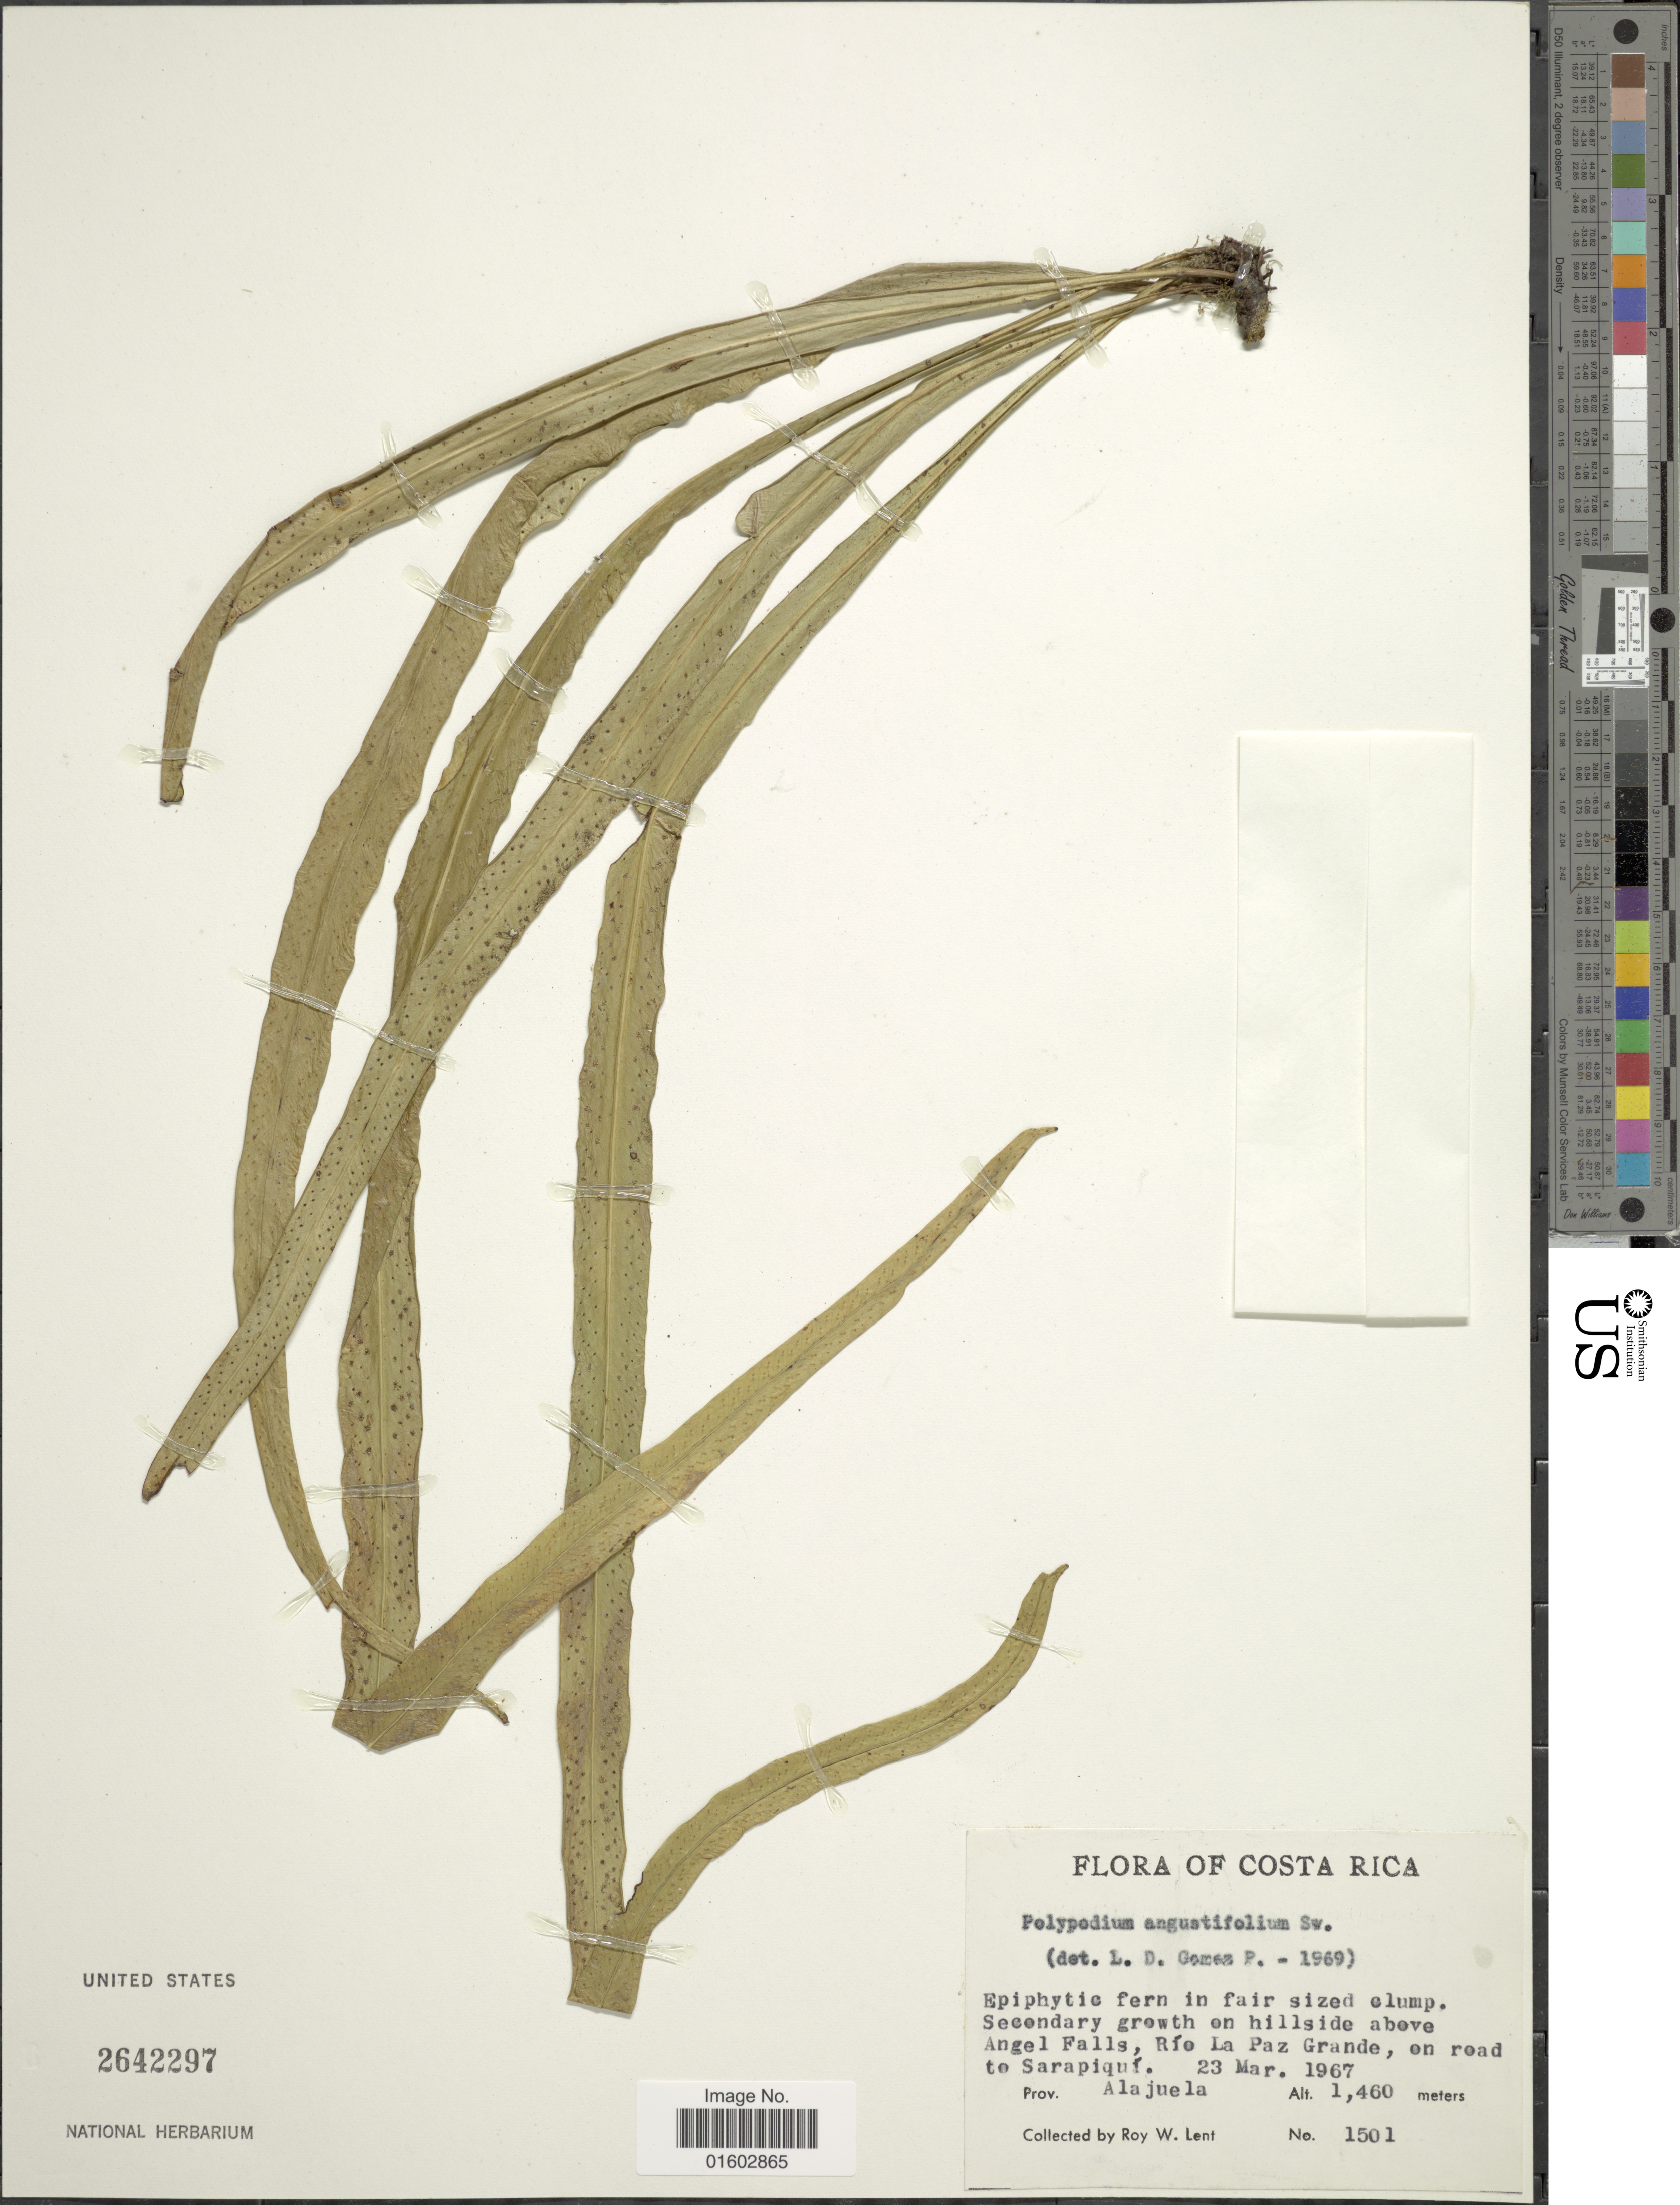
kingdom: Plantae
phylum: Tracheophyta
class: Polypodiopsida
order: Polypodiales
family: Polypodiaceae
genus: Campyloneurum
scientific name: Campyloneurum angustifolium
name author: (Sw.) Fée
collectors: R. W. Lent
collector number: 1501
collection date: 1967-03-23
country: Costa Rica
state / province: Alajuela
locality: On hillside above Angel Falls, Rio La Paz Grande, on road to Sarapiqui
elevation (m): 1460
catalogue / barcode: US 2642297